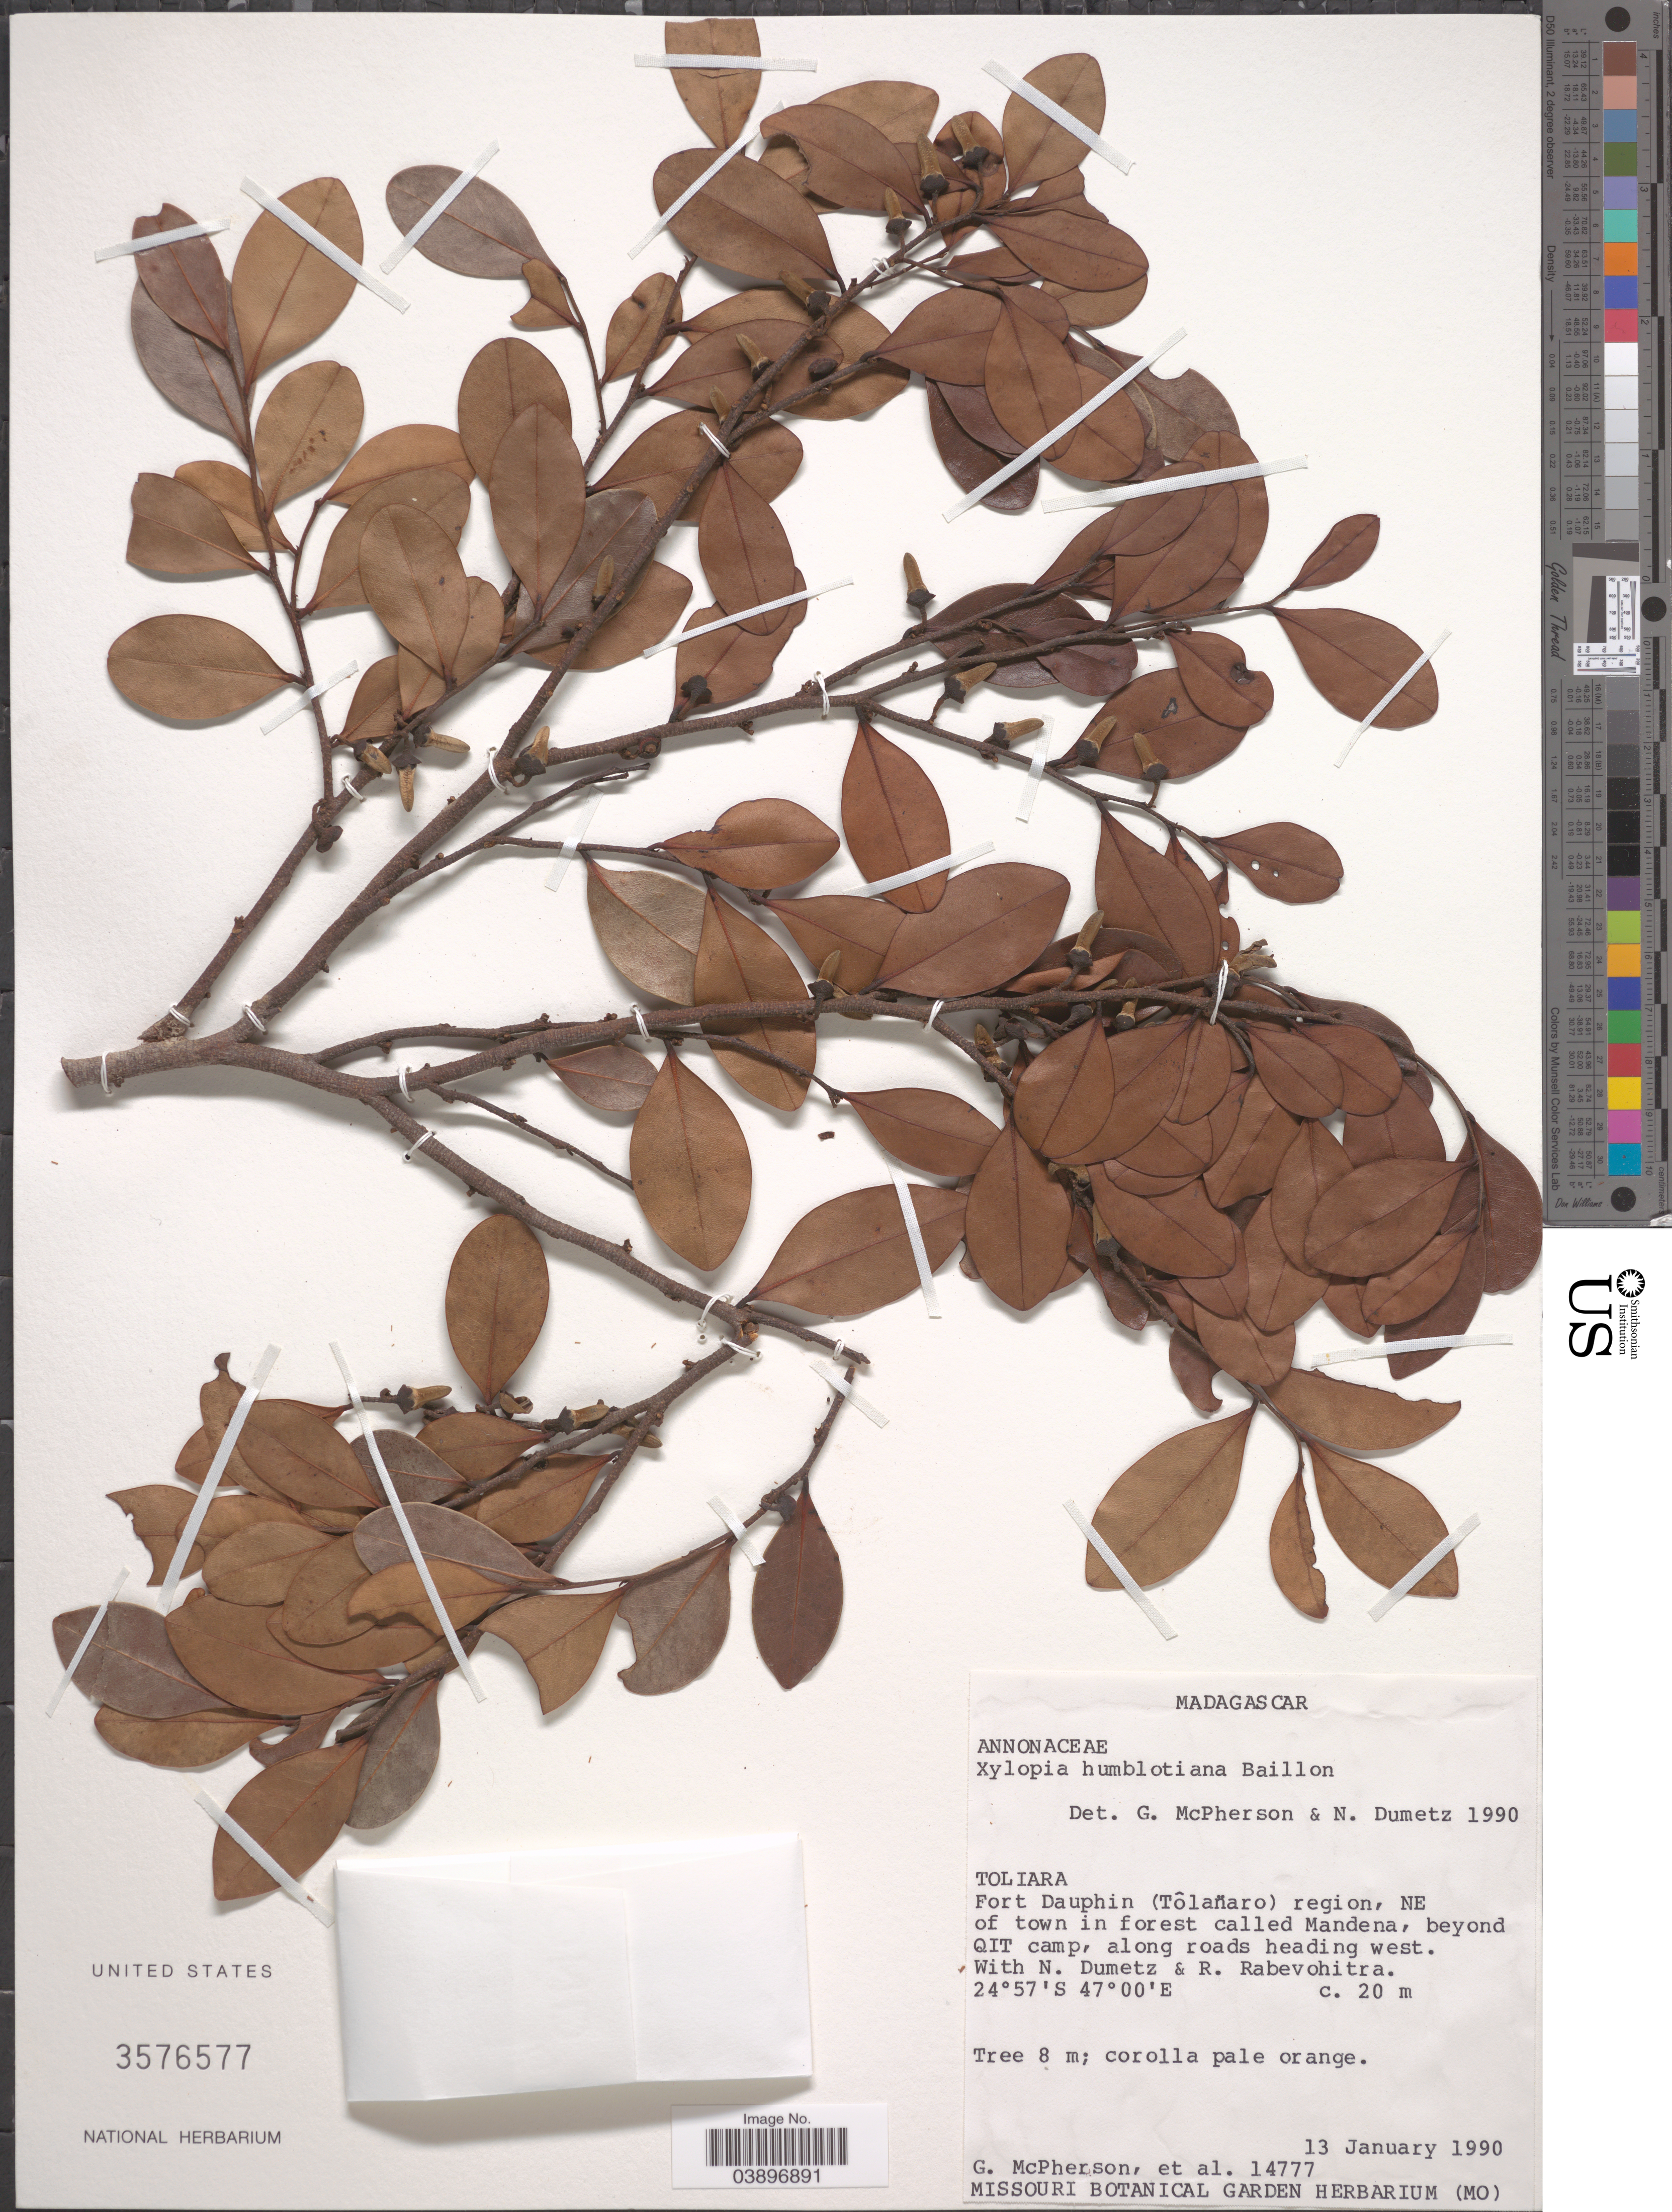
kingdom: Plantae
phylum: Tracheophyta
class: Magnoliopsida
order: Magnoliales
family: Annonaceae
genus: Xylopia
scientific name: Xylopia humblotiana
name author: Baill.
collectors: G. McPherson, N. Dumetz & R. Rabevohitra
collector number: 14777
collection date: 1990-01-13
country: Madagascar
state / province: Anosy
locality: Fort Dauphin (Tôlanaro) region, NE of town in forest called Mandena, beyond QIT camp, along roads heading west.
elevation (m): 20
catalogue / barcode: US 3576577